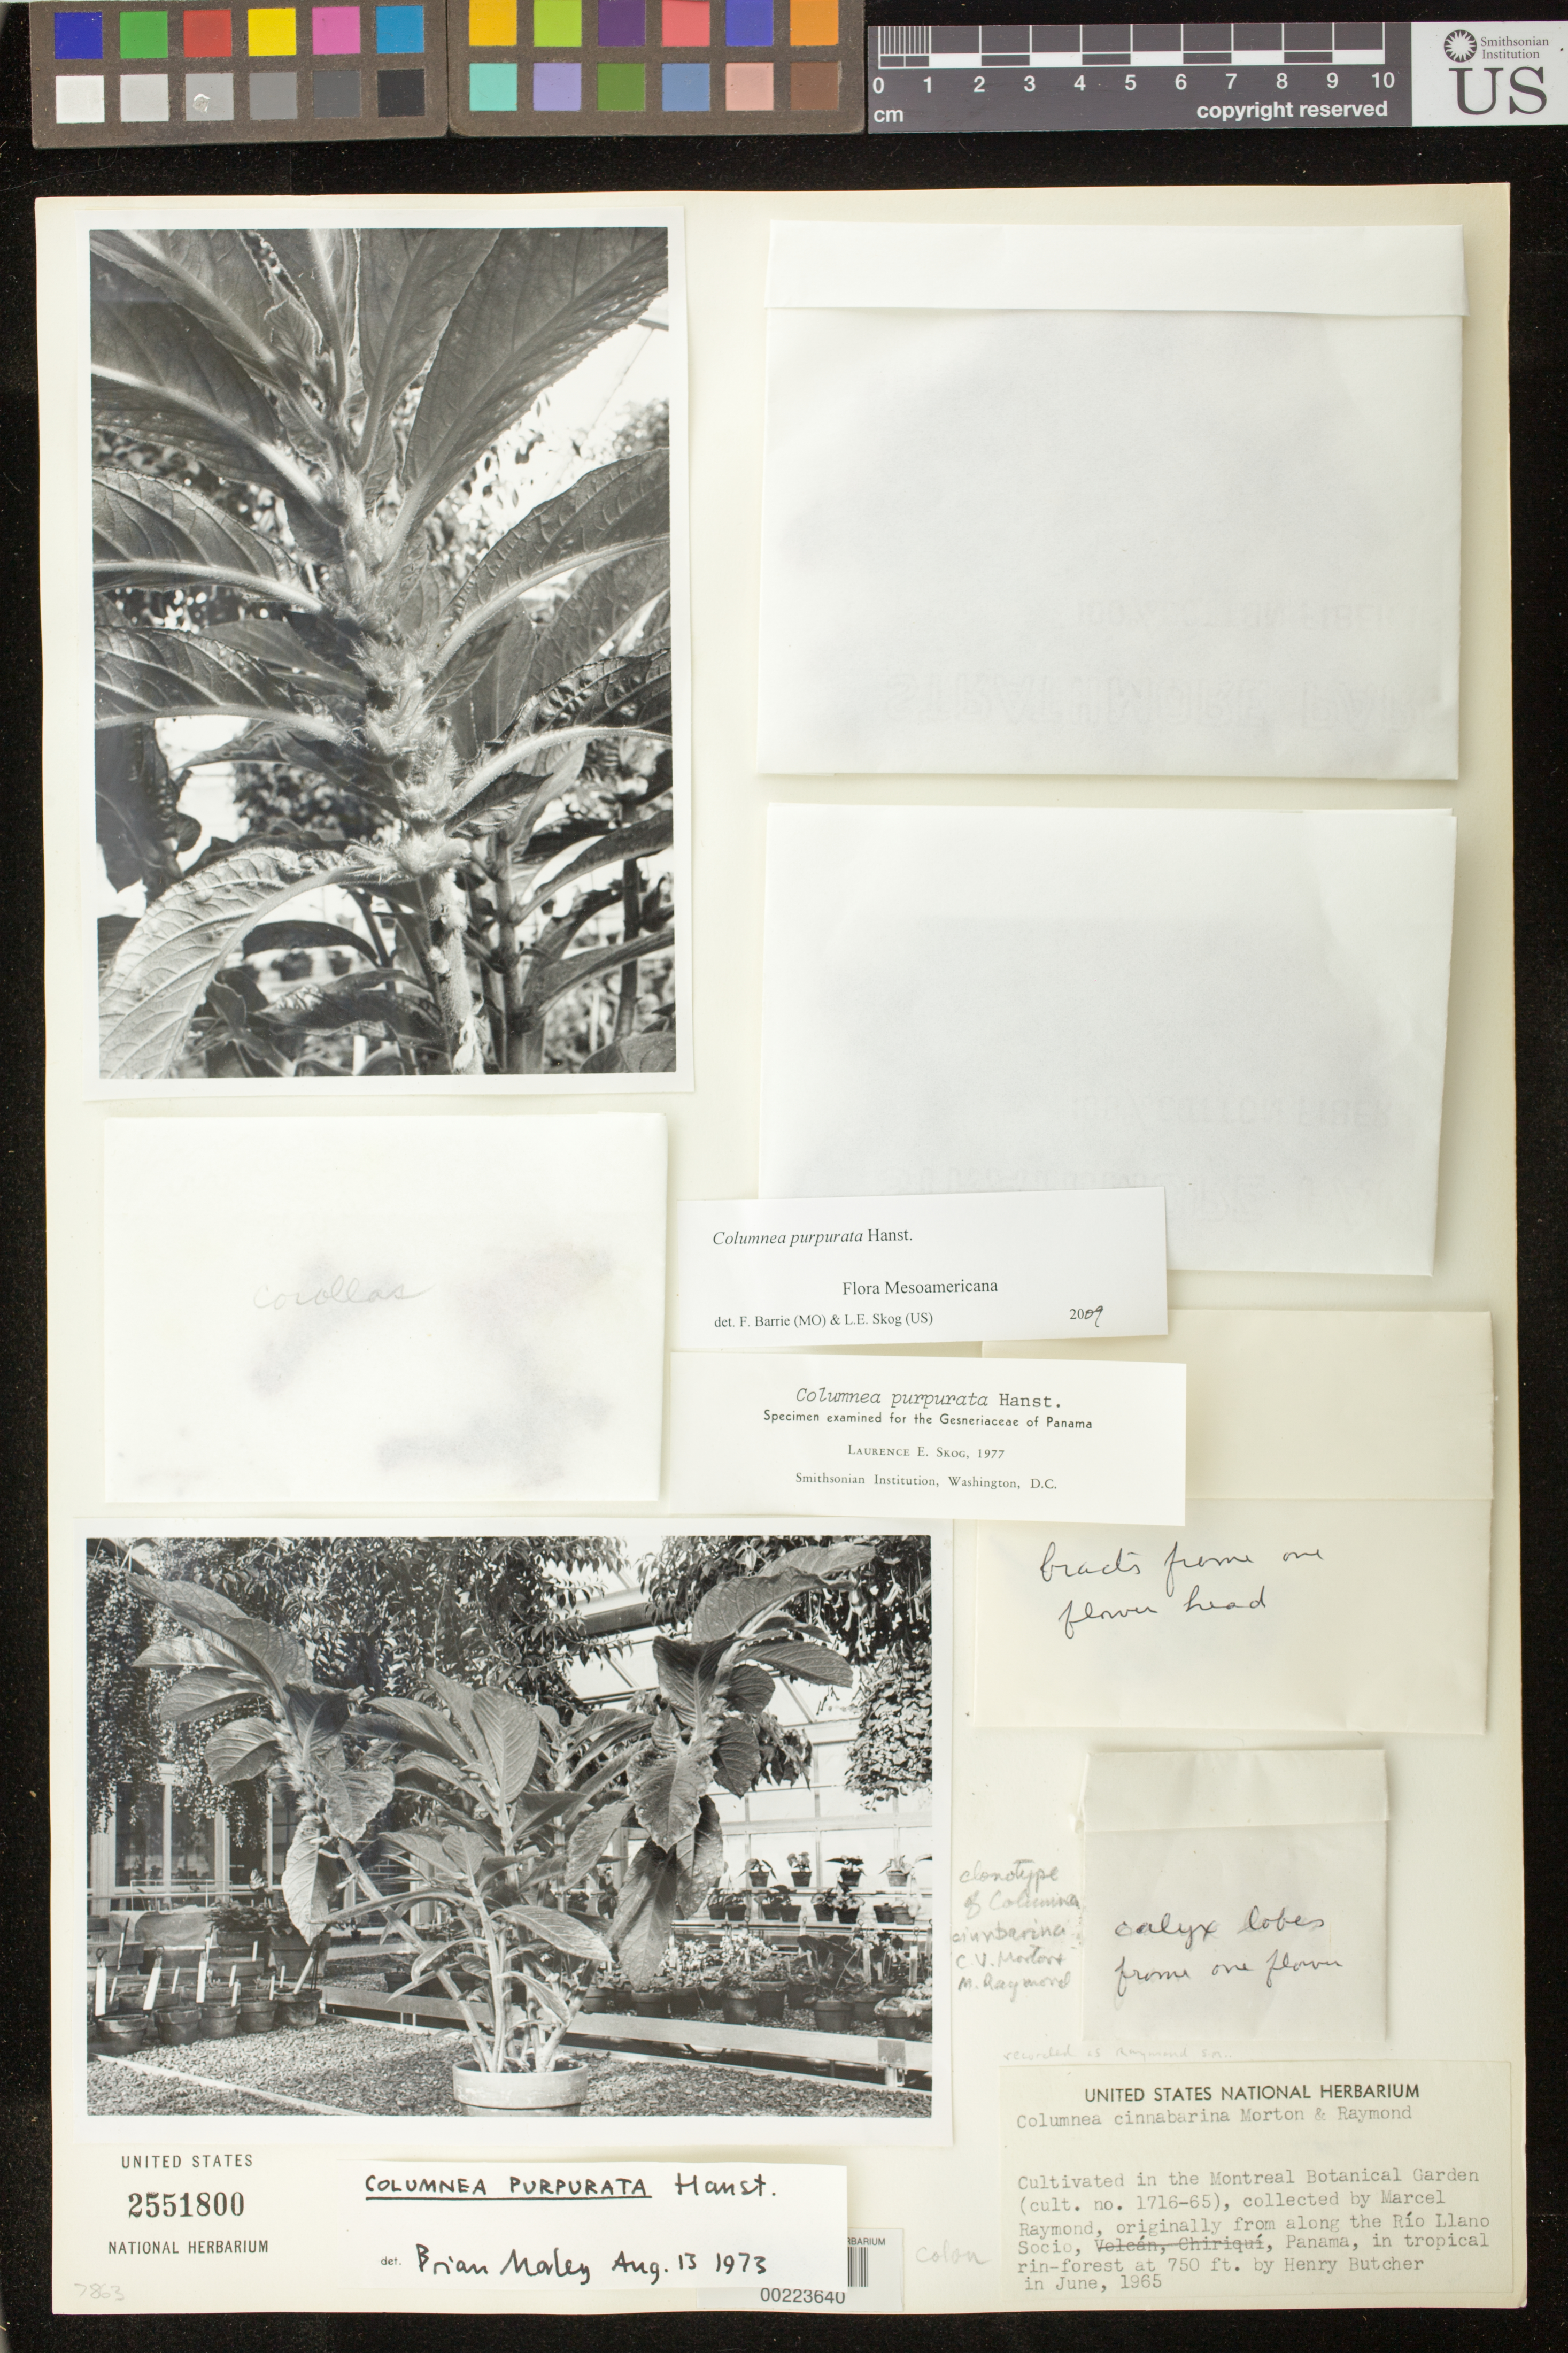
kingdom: Plantae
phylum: Tracheophyta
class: Magnoliopsida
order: Lamiales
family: Gesneriaceae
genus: Columnea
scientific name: Columnea purpurata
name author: Hanst.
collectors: M. Raymond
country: Panama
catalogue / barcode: US 2551800